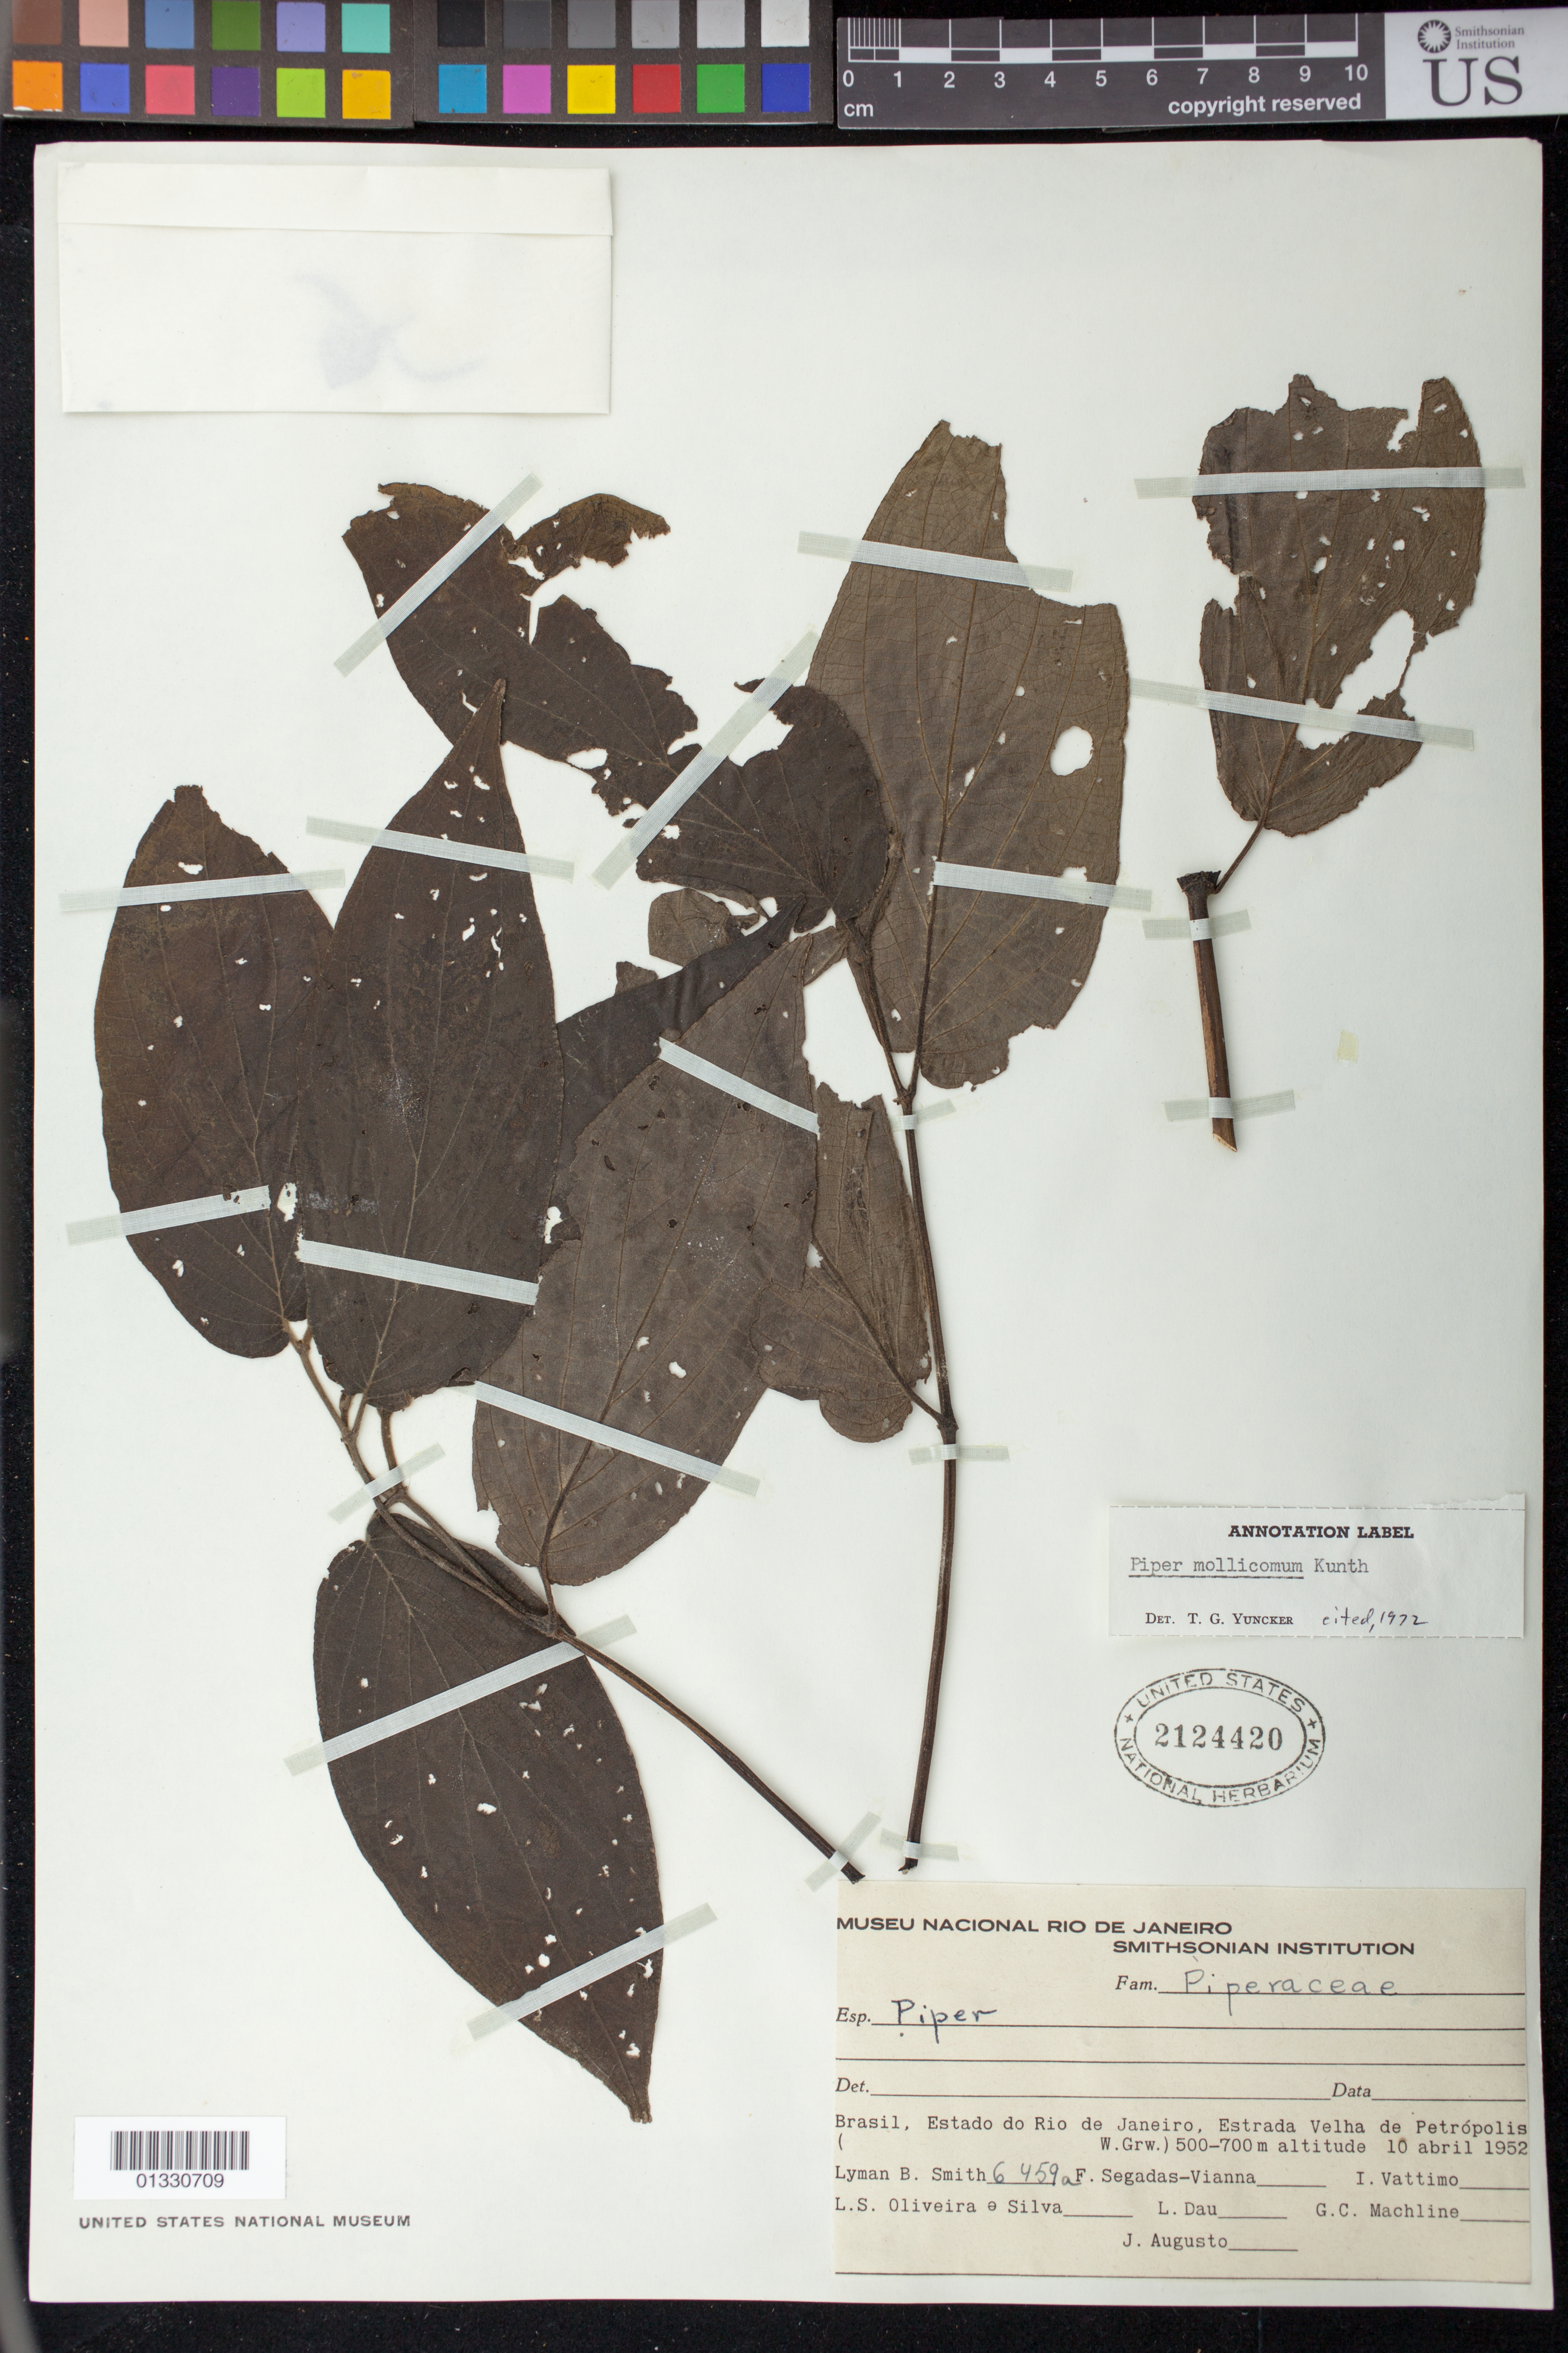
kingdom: Plantae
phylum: Tracheophyta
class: Magnoliopsida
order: Piperales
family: Piperaceae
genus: Piper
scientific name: Piper mollicomum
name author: Kunth ex Steud.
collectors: L. Smith et al.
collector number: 6459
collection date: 1952-04-10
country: Brazil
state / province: Rio de Janeiro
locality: Estrada Velha de Petrópolis.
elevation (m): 500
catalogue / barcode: US 2124420